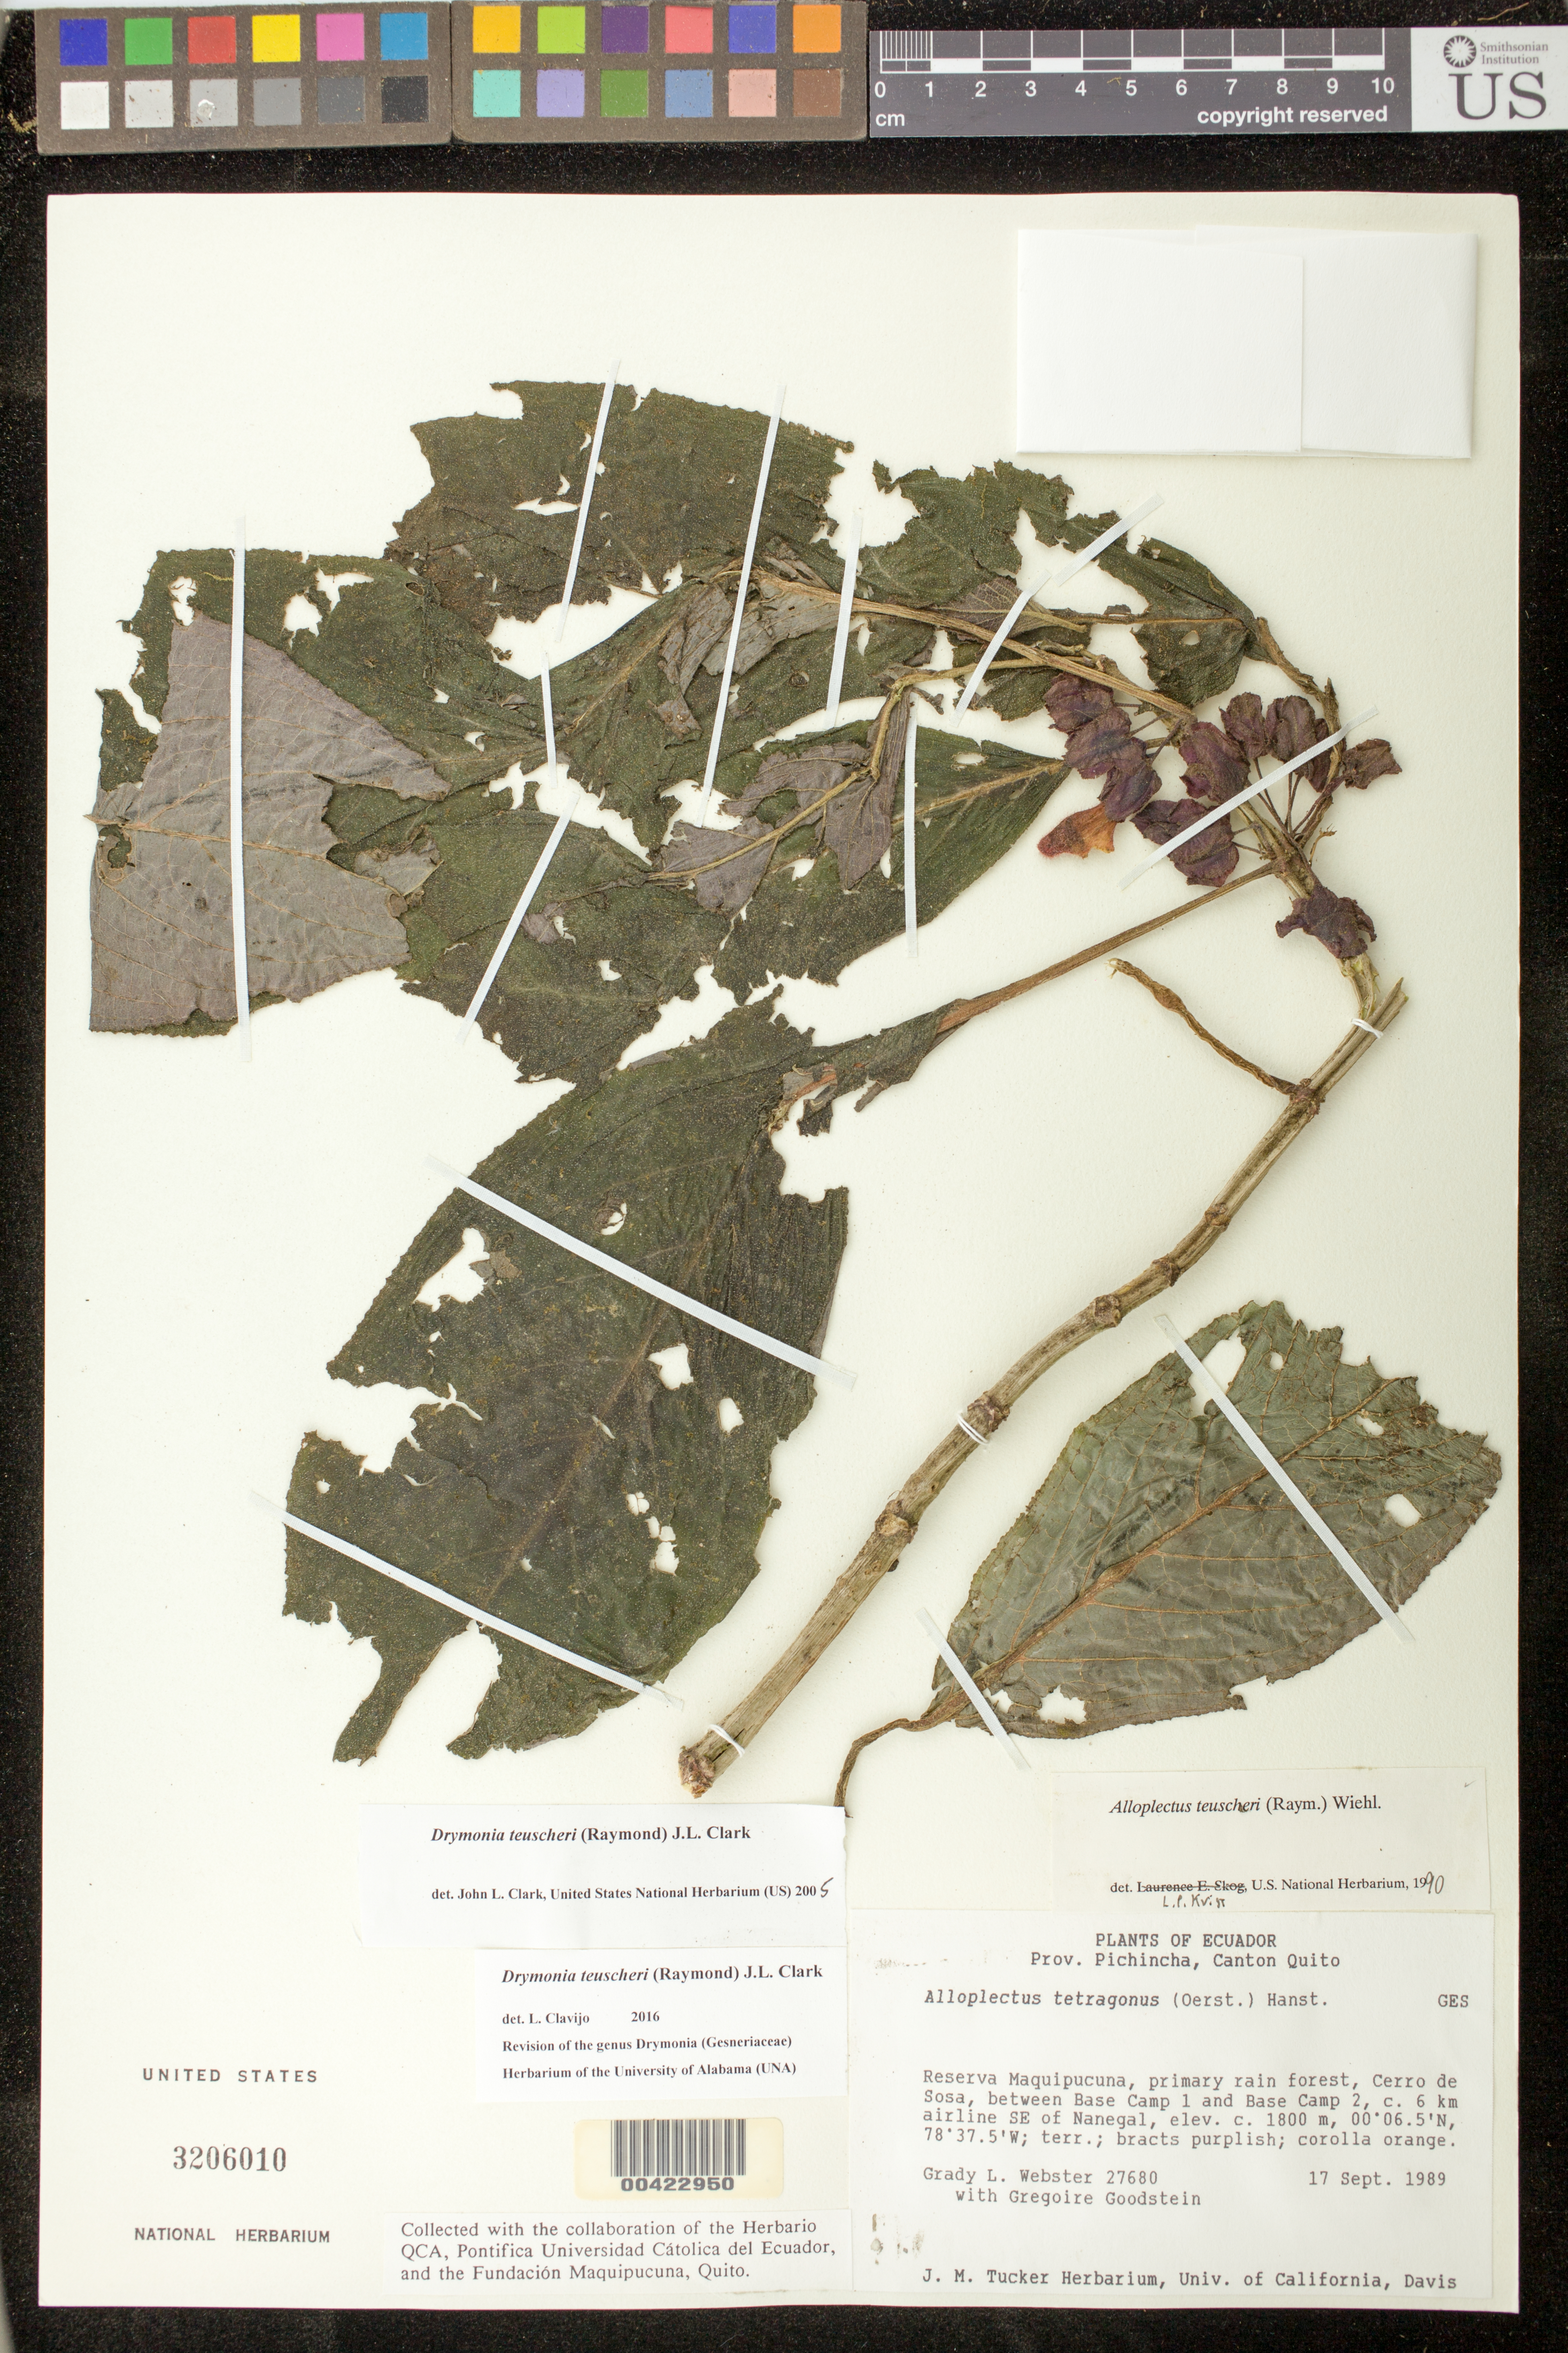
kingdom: Plantae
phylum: Tracheophyta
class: Magnoliopsida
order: Lamiales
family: Gesneriaceae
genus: Drymonia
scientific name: Drymonia teuscheri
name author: (Raymond) J.L. Clark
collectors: G. L. Webster & G. Goodstein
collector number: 27680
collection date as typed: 17 Sep 1989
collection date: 1989-09-17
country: Ecuador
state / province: Pichincha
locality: Canton Quito, Maquipucuna Reserve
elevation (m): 1800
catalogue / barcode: US 3206010